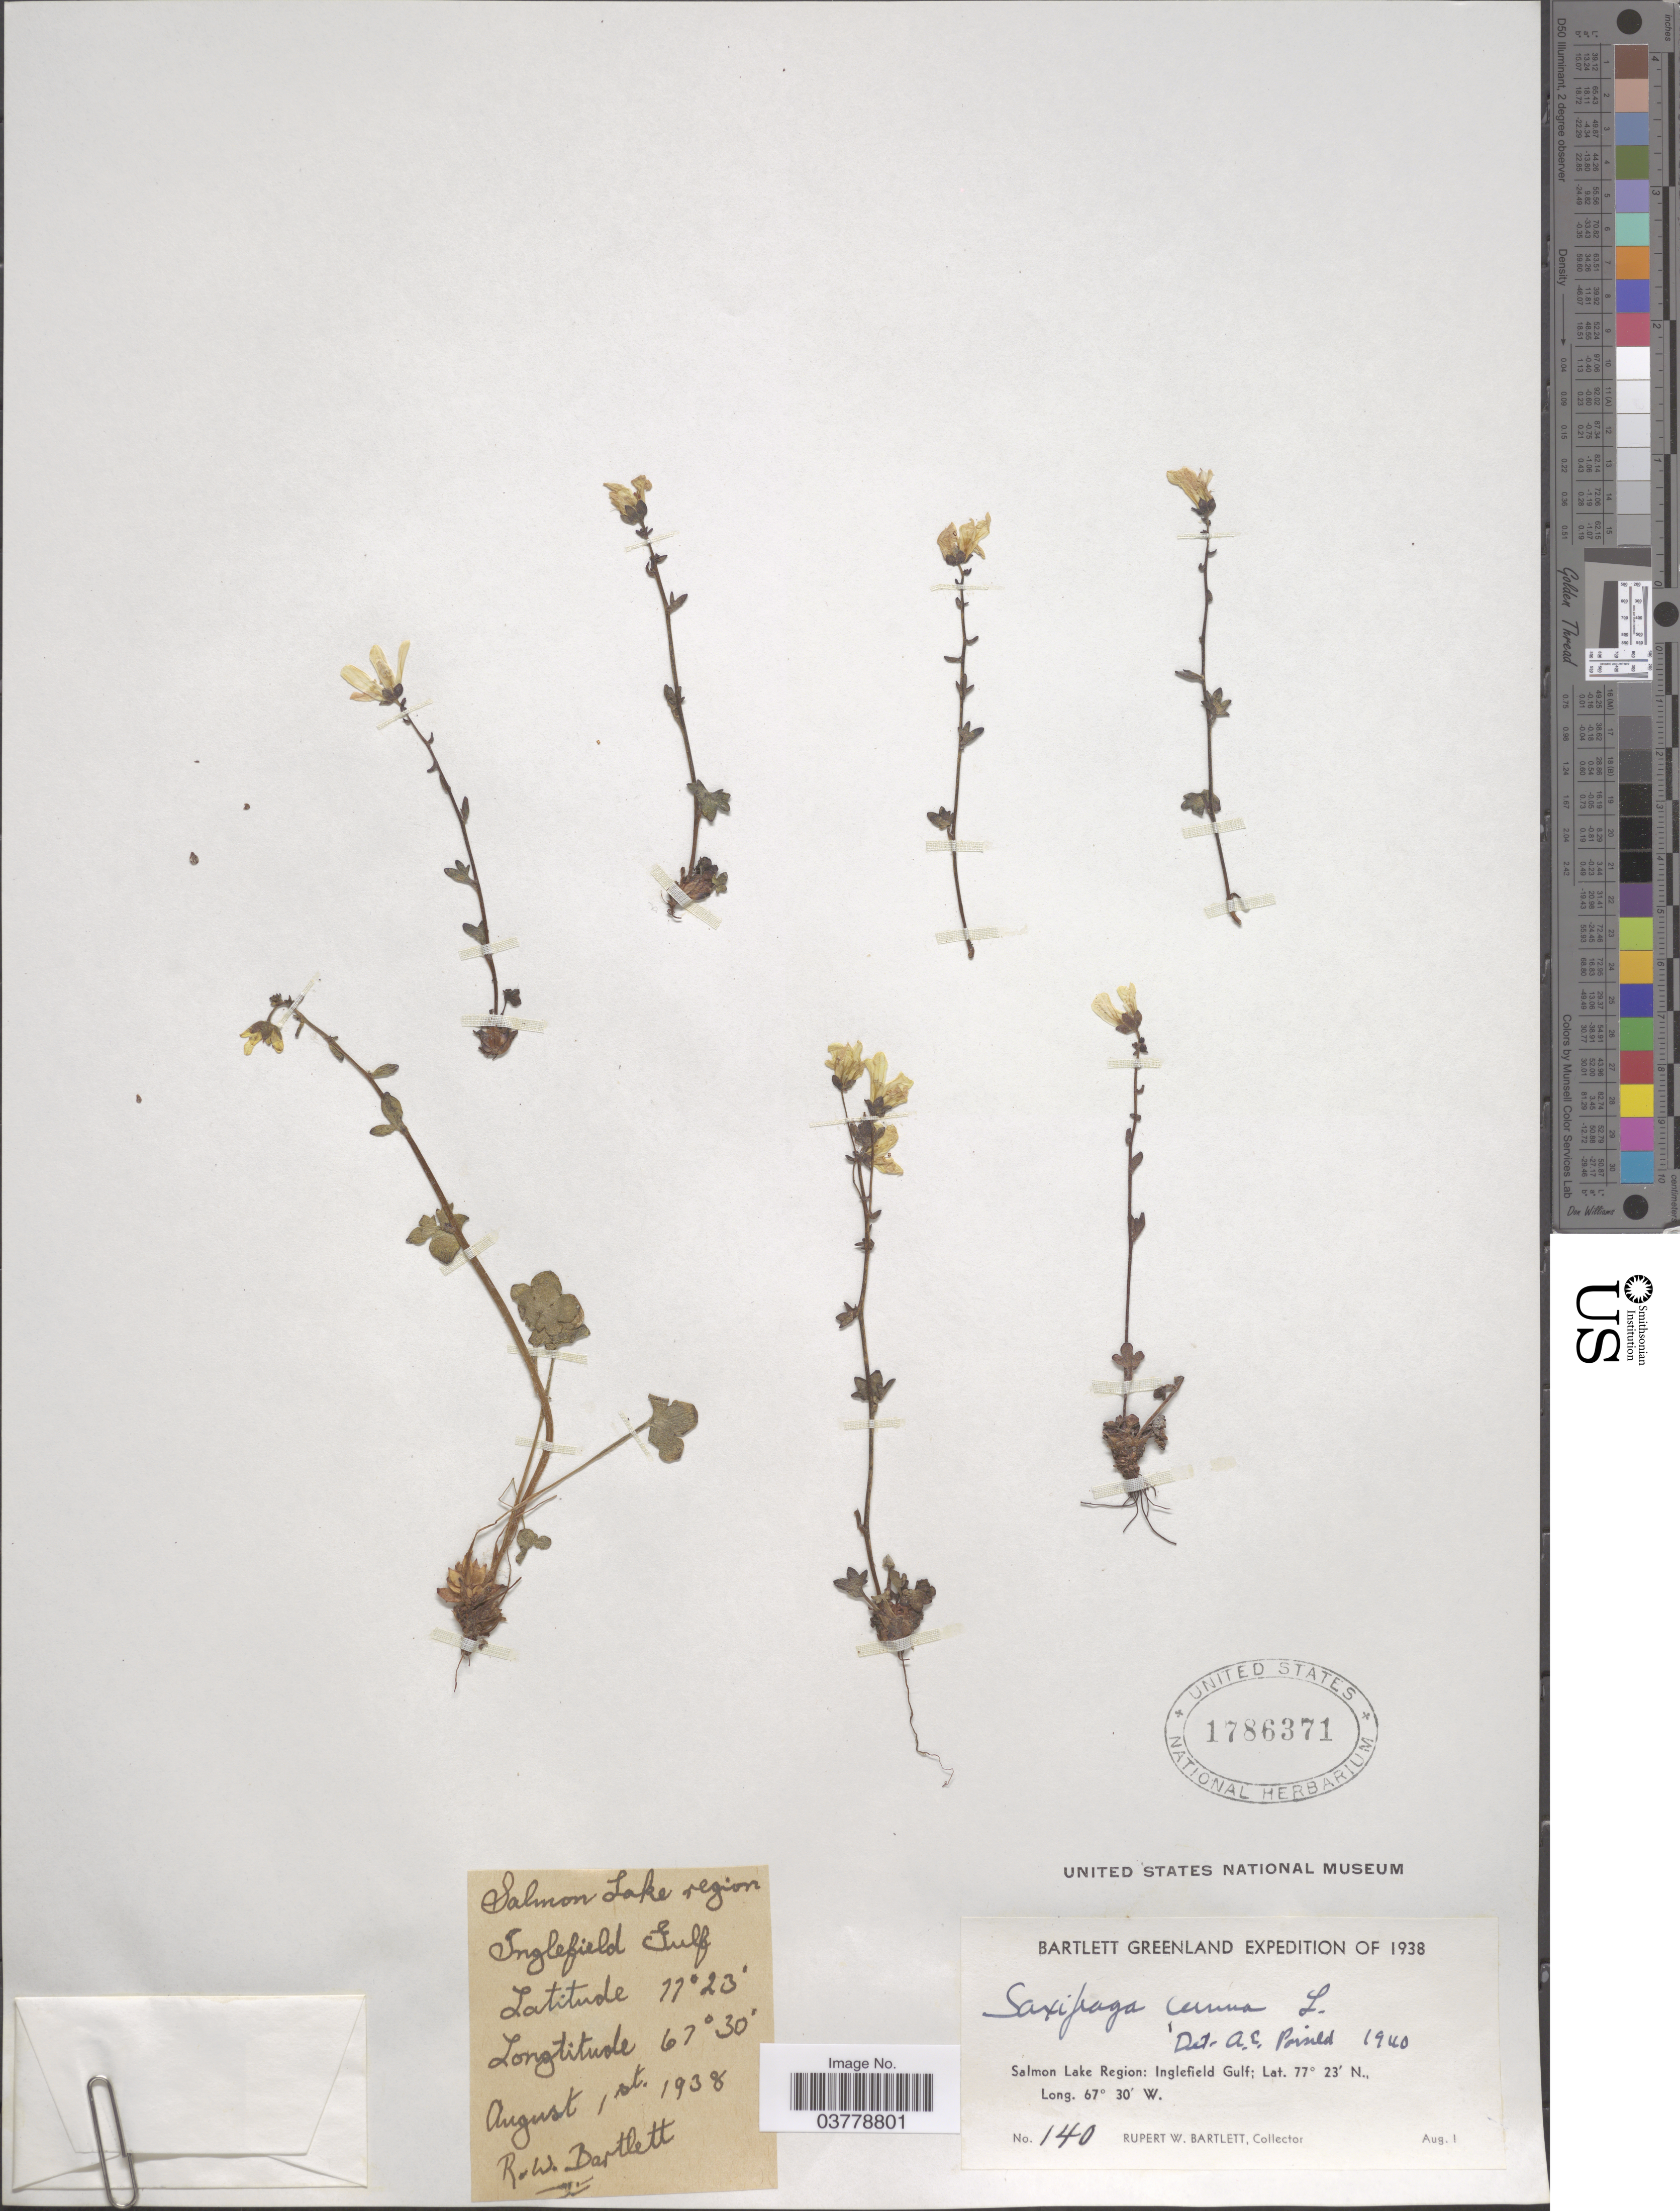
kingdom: Plantae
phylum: Tracheophyta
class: Magnoliopsida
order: Saxifragales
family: Saxifragaceae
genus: Saxifraga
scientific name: Saxifraga cernua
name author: L.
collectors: R. W. Bartlett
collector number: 140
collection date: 1938-08-01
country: Greenland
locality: Salmon Lake Region: Inglefield Gulf.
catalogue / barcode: US 1786371